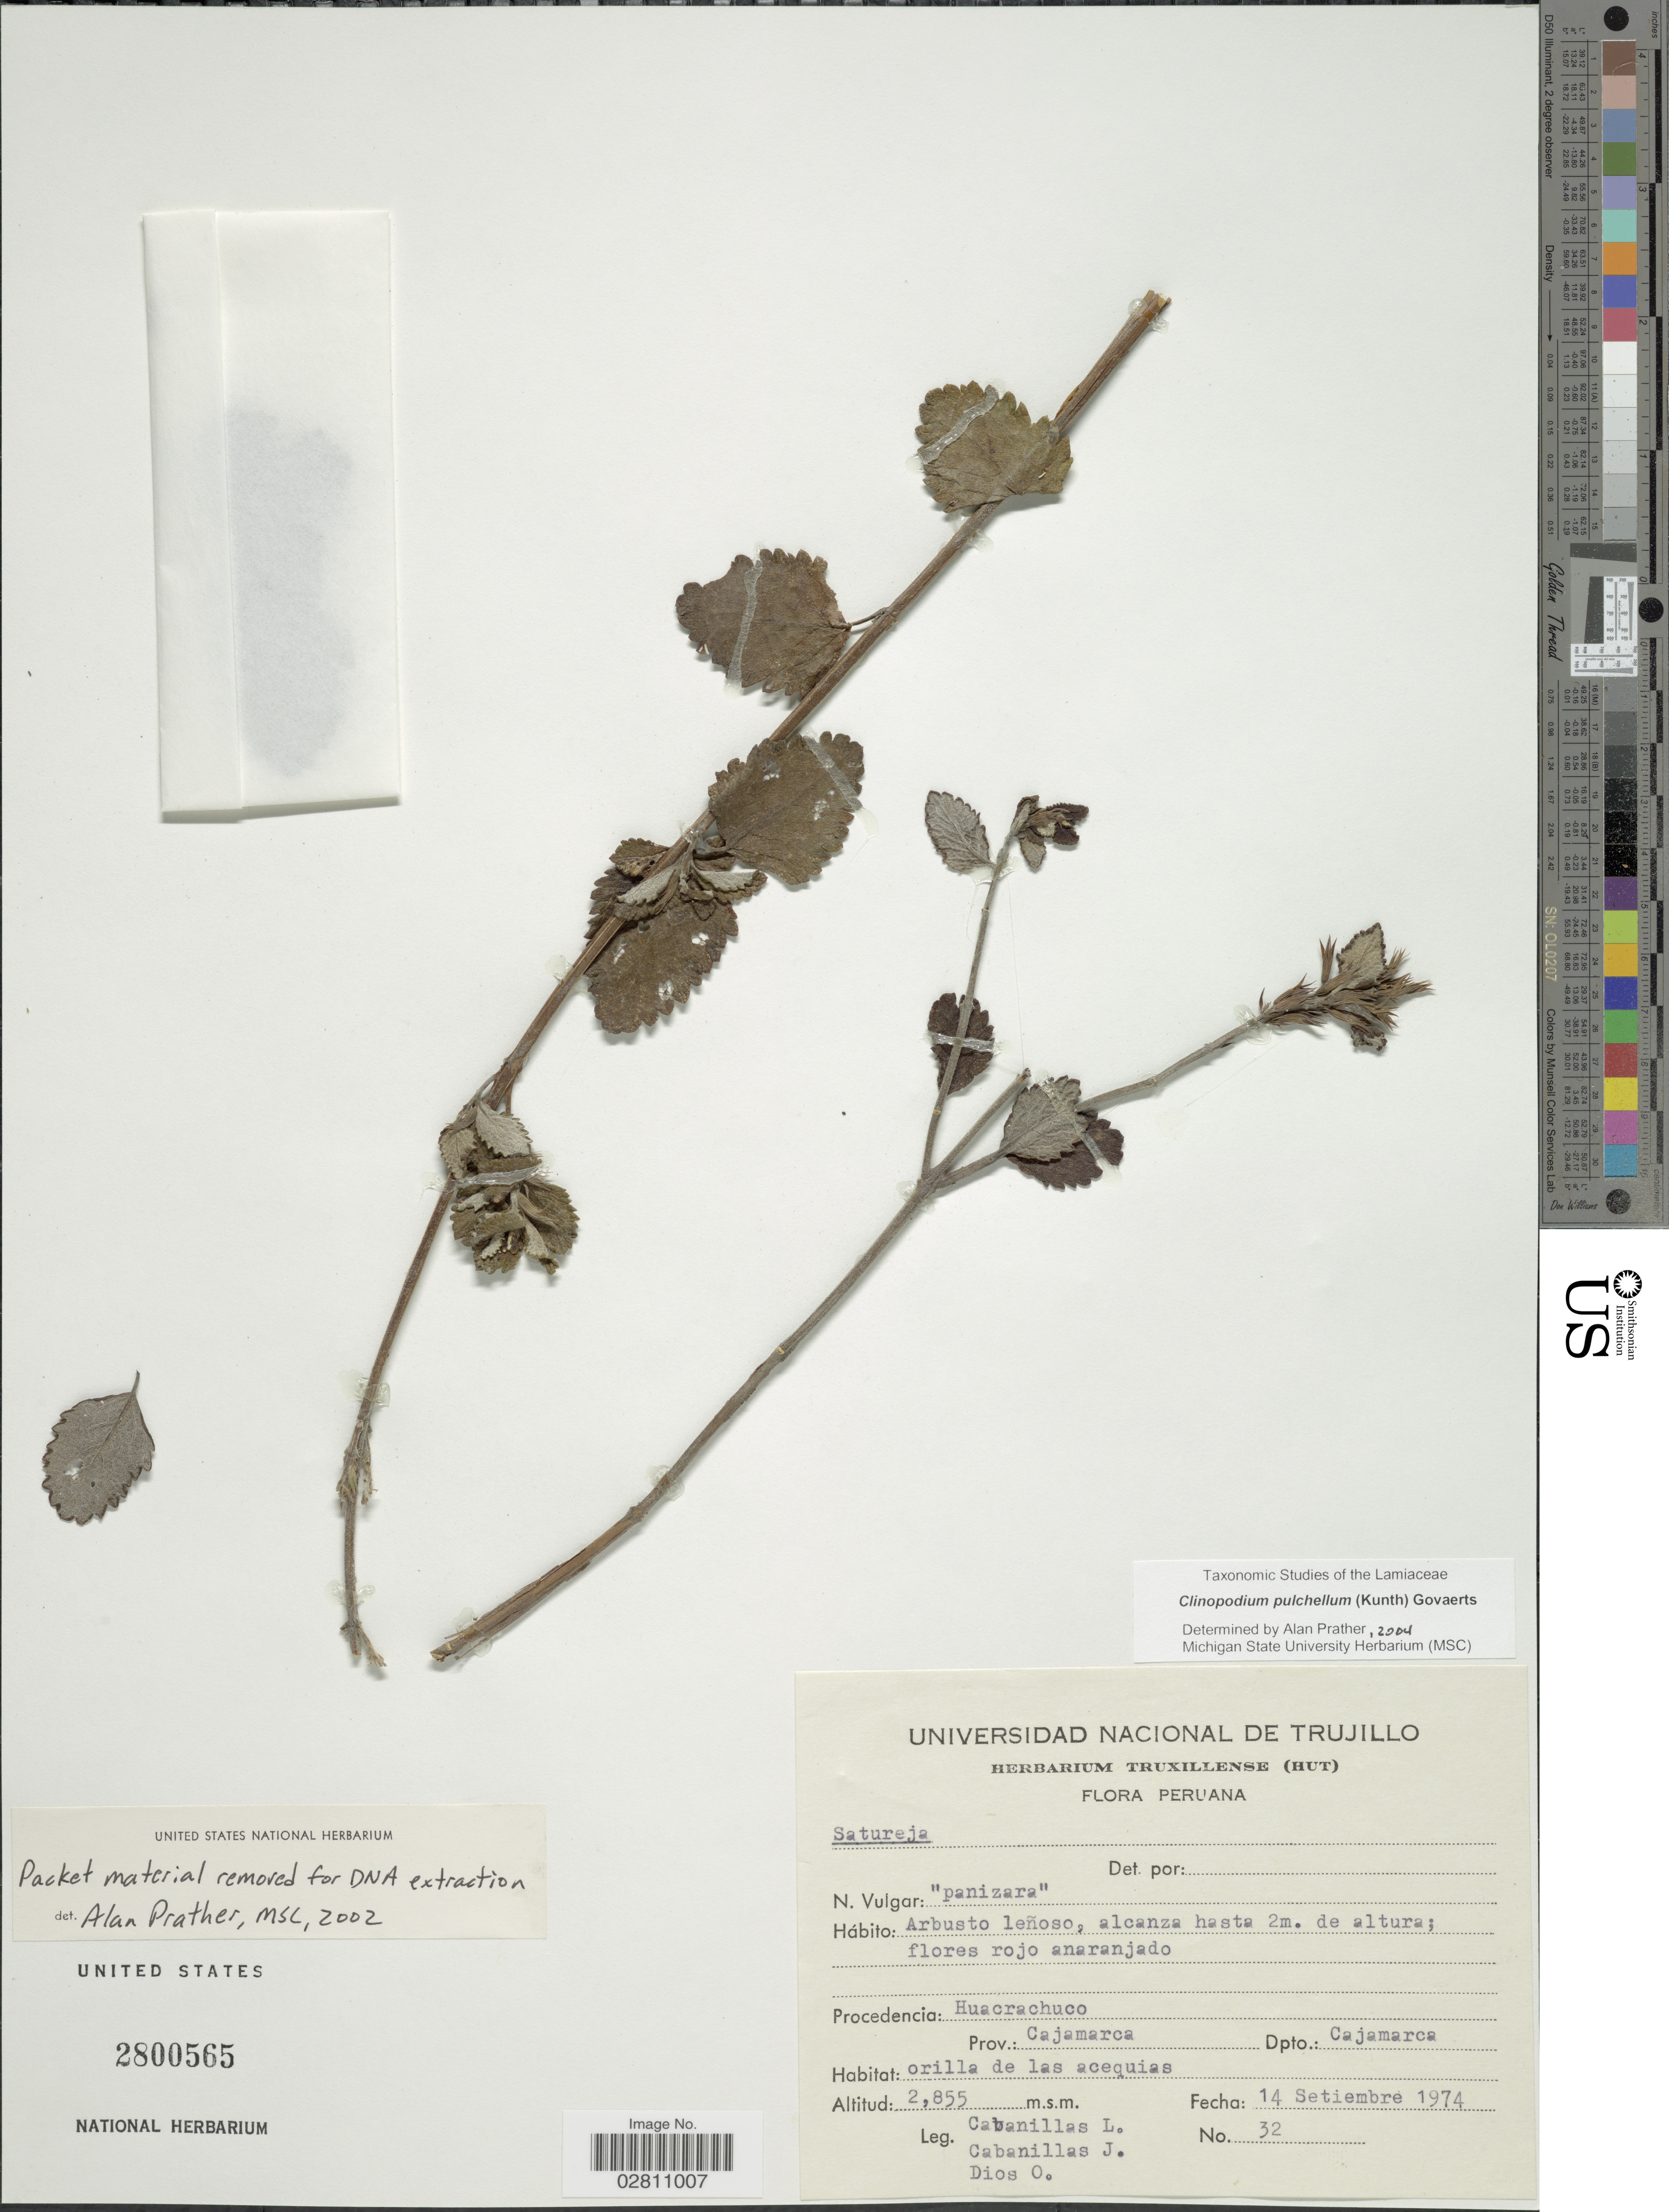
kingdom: Plantae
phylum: Tracheophyta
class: Magnoliopsida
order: Lamiales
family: Lamiaceae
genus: Clinopodium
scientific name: Clinopodium pulchellum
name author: (Kunth) Govaerts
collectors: L. Cabanillas, J. Cabanillas & O. Dios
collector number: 32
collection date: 1974-09-14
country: Peru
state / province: Cajamarca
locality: Procedencia: Huacrachuco, Prov.: Cajamarca, Dpto. Cajamarca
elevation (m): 2855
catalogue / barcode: US 2800565